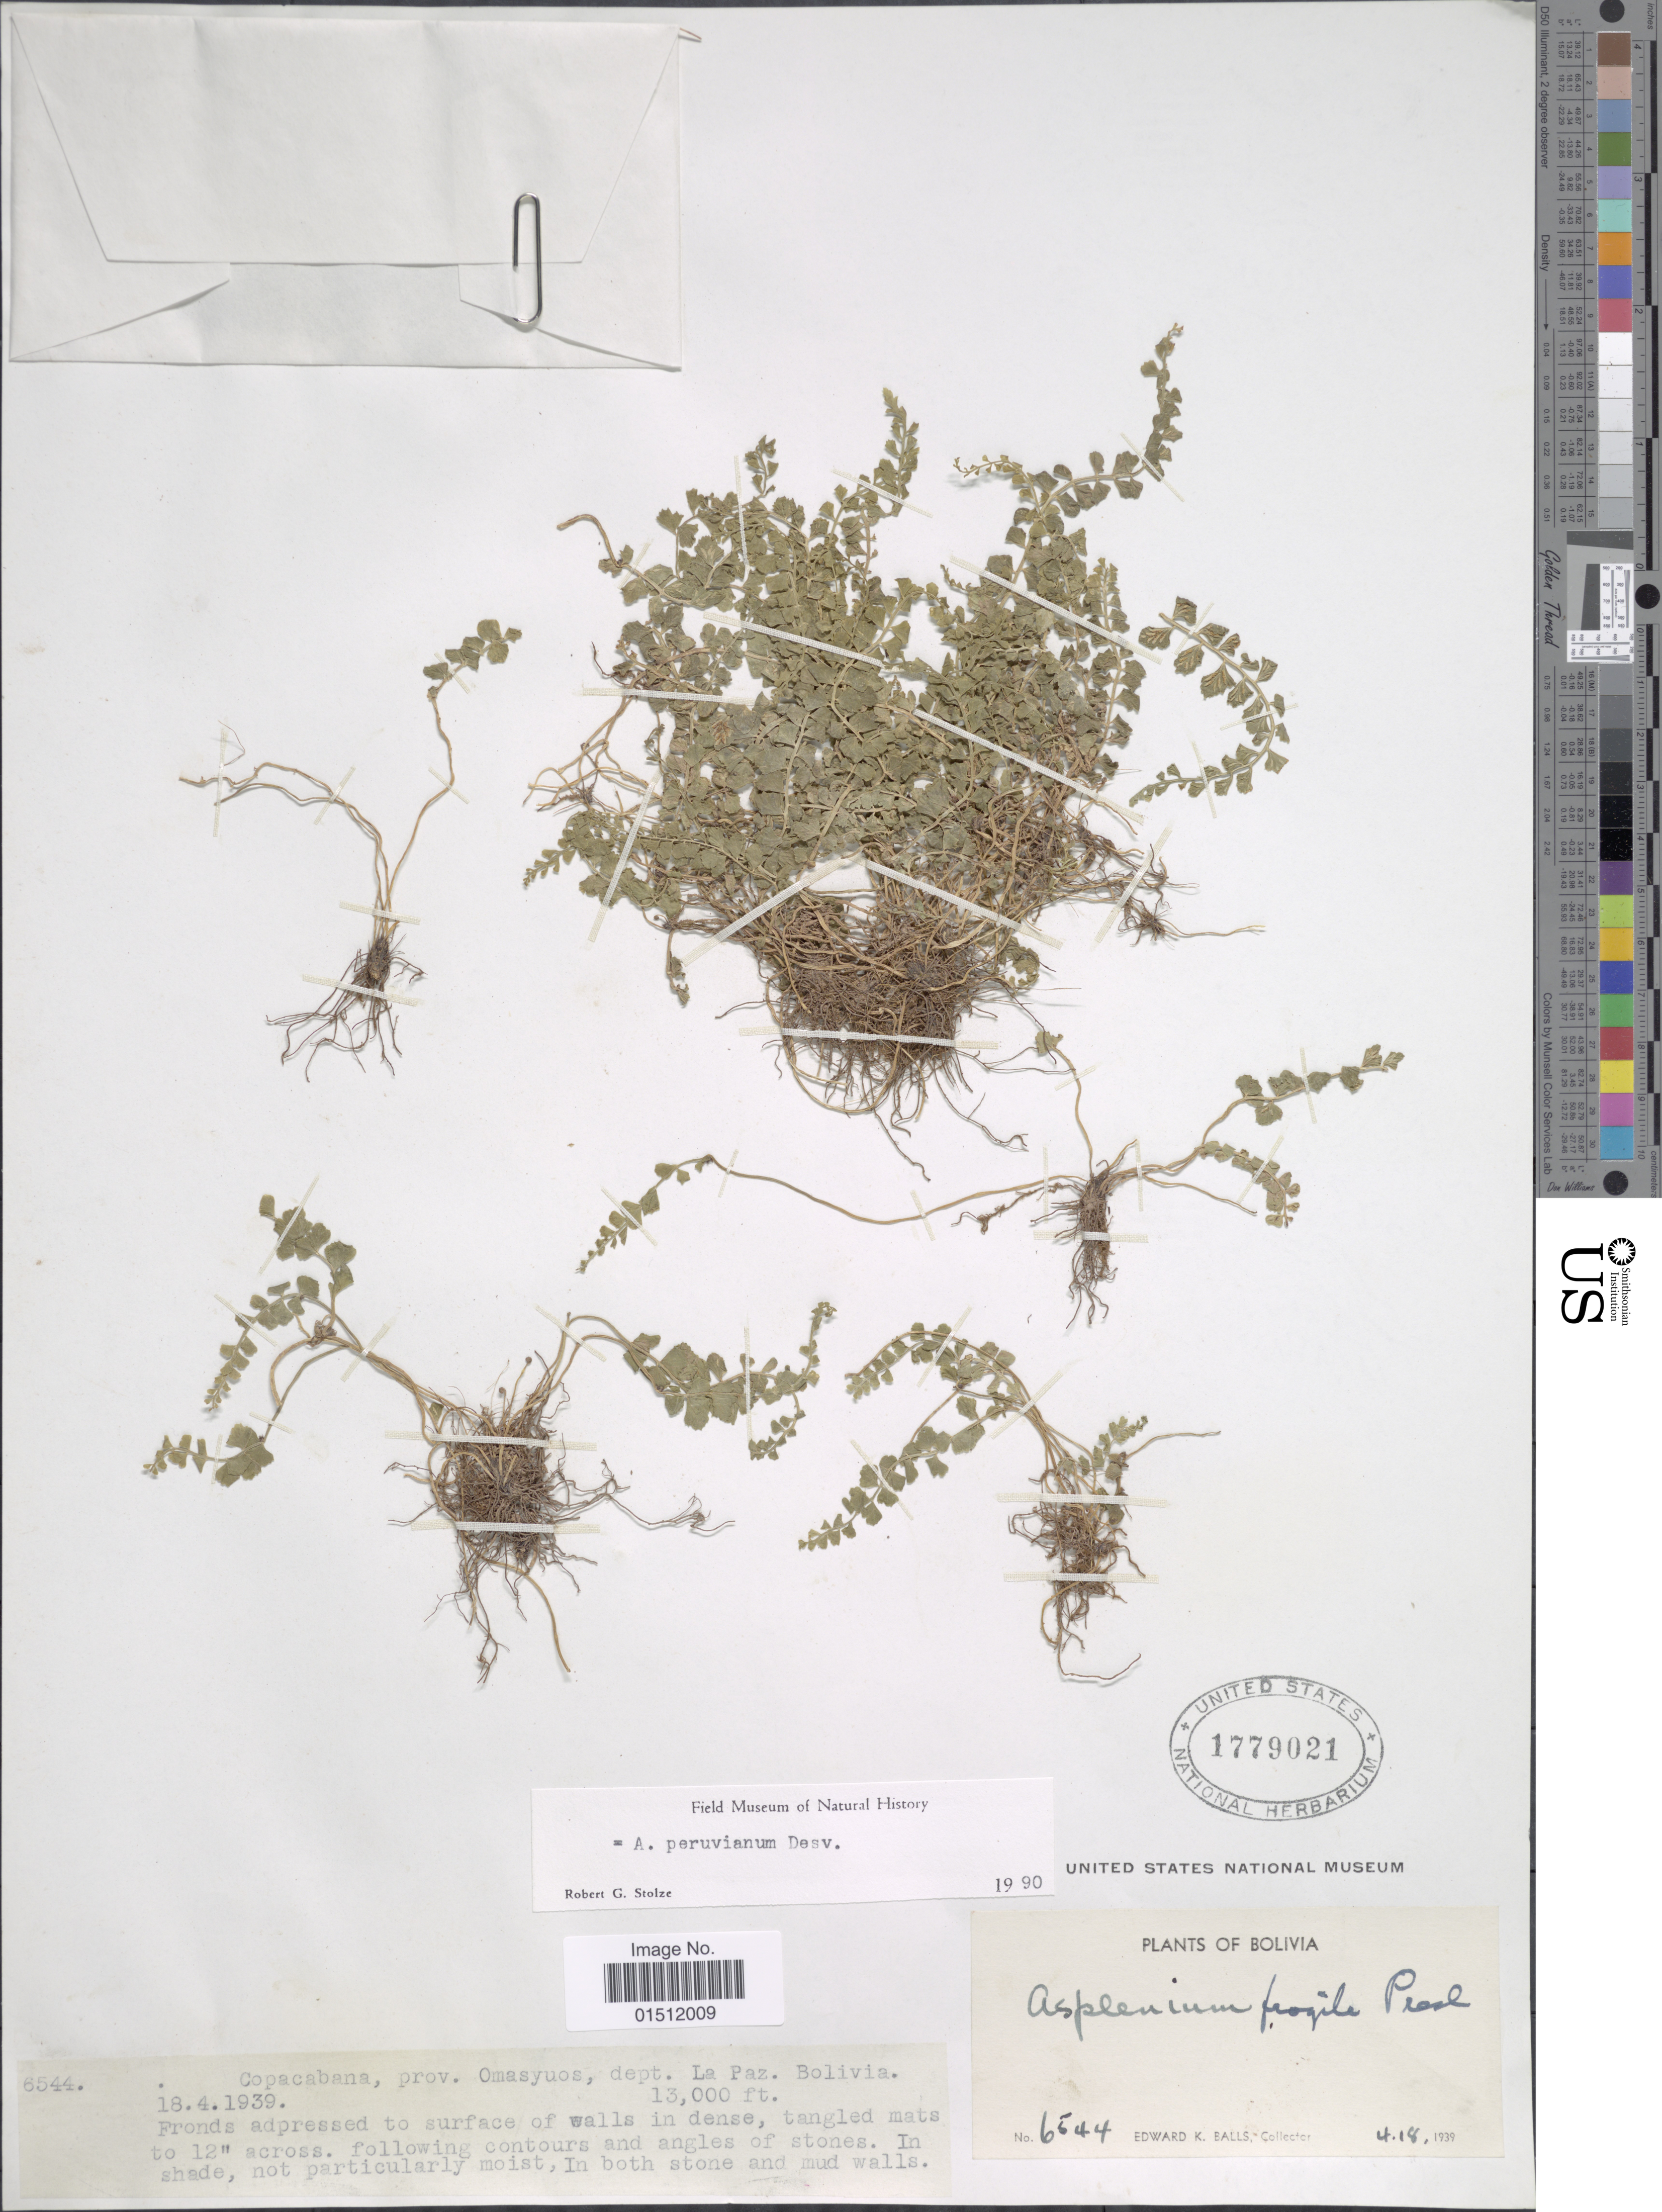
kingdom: Plantae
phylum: Tracheophyta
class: Polypodiopsida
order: Polypodiales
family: Aspleniaceae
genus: Asplenium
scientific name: Asplenium peruvianum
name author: Desv.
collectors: E. K. Balls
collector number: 6544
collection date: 1939-04-18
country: Bolivia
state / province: La Paz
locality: Copacabana, prov. Omasyuos, dept. La Paz. Bolivia.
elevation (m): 3962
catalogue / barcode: US 1779021